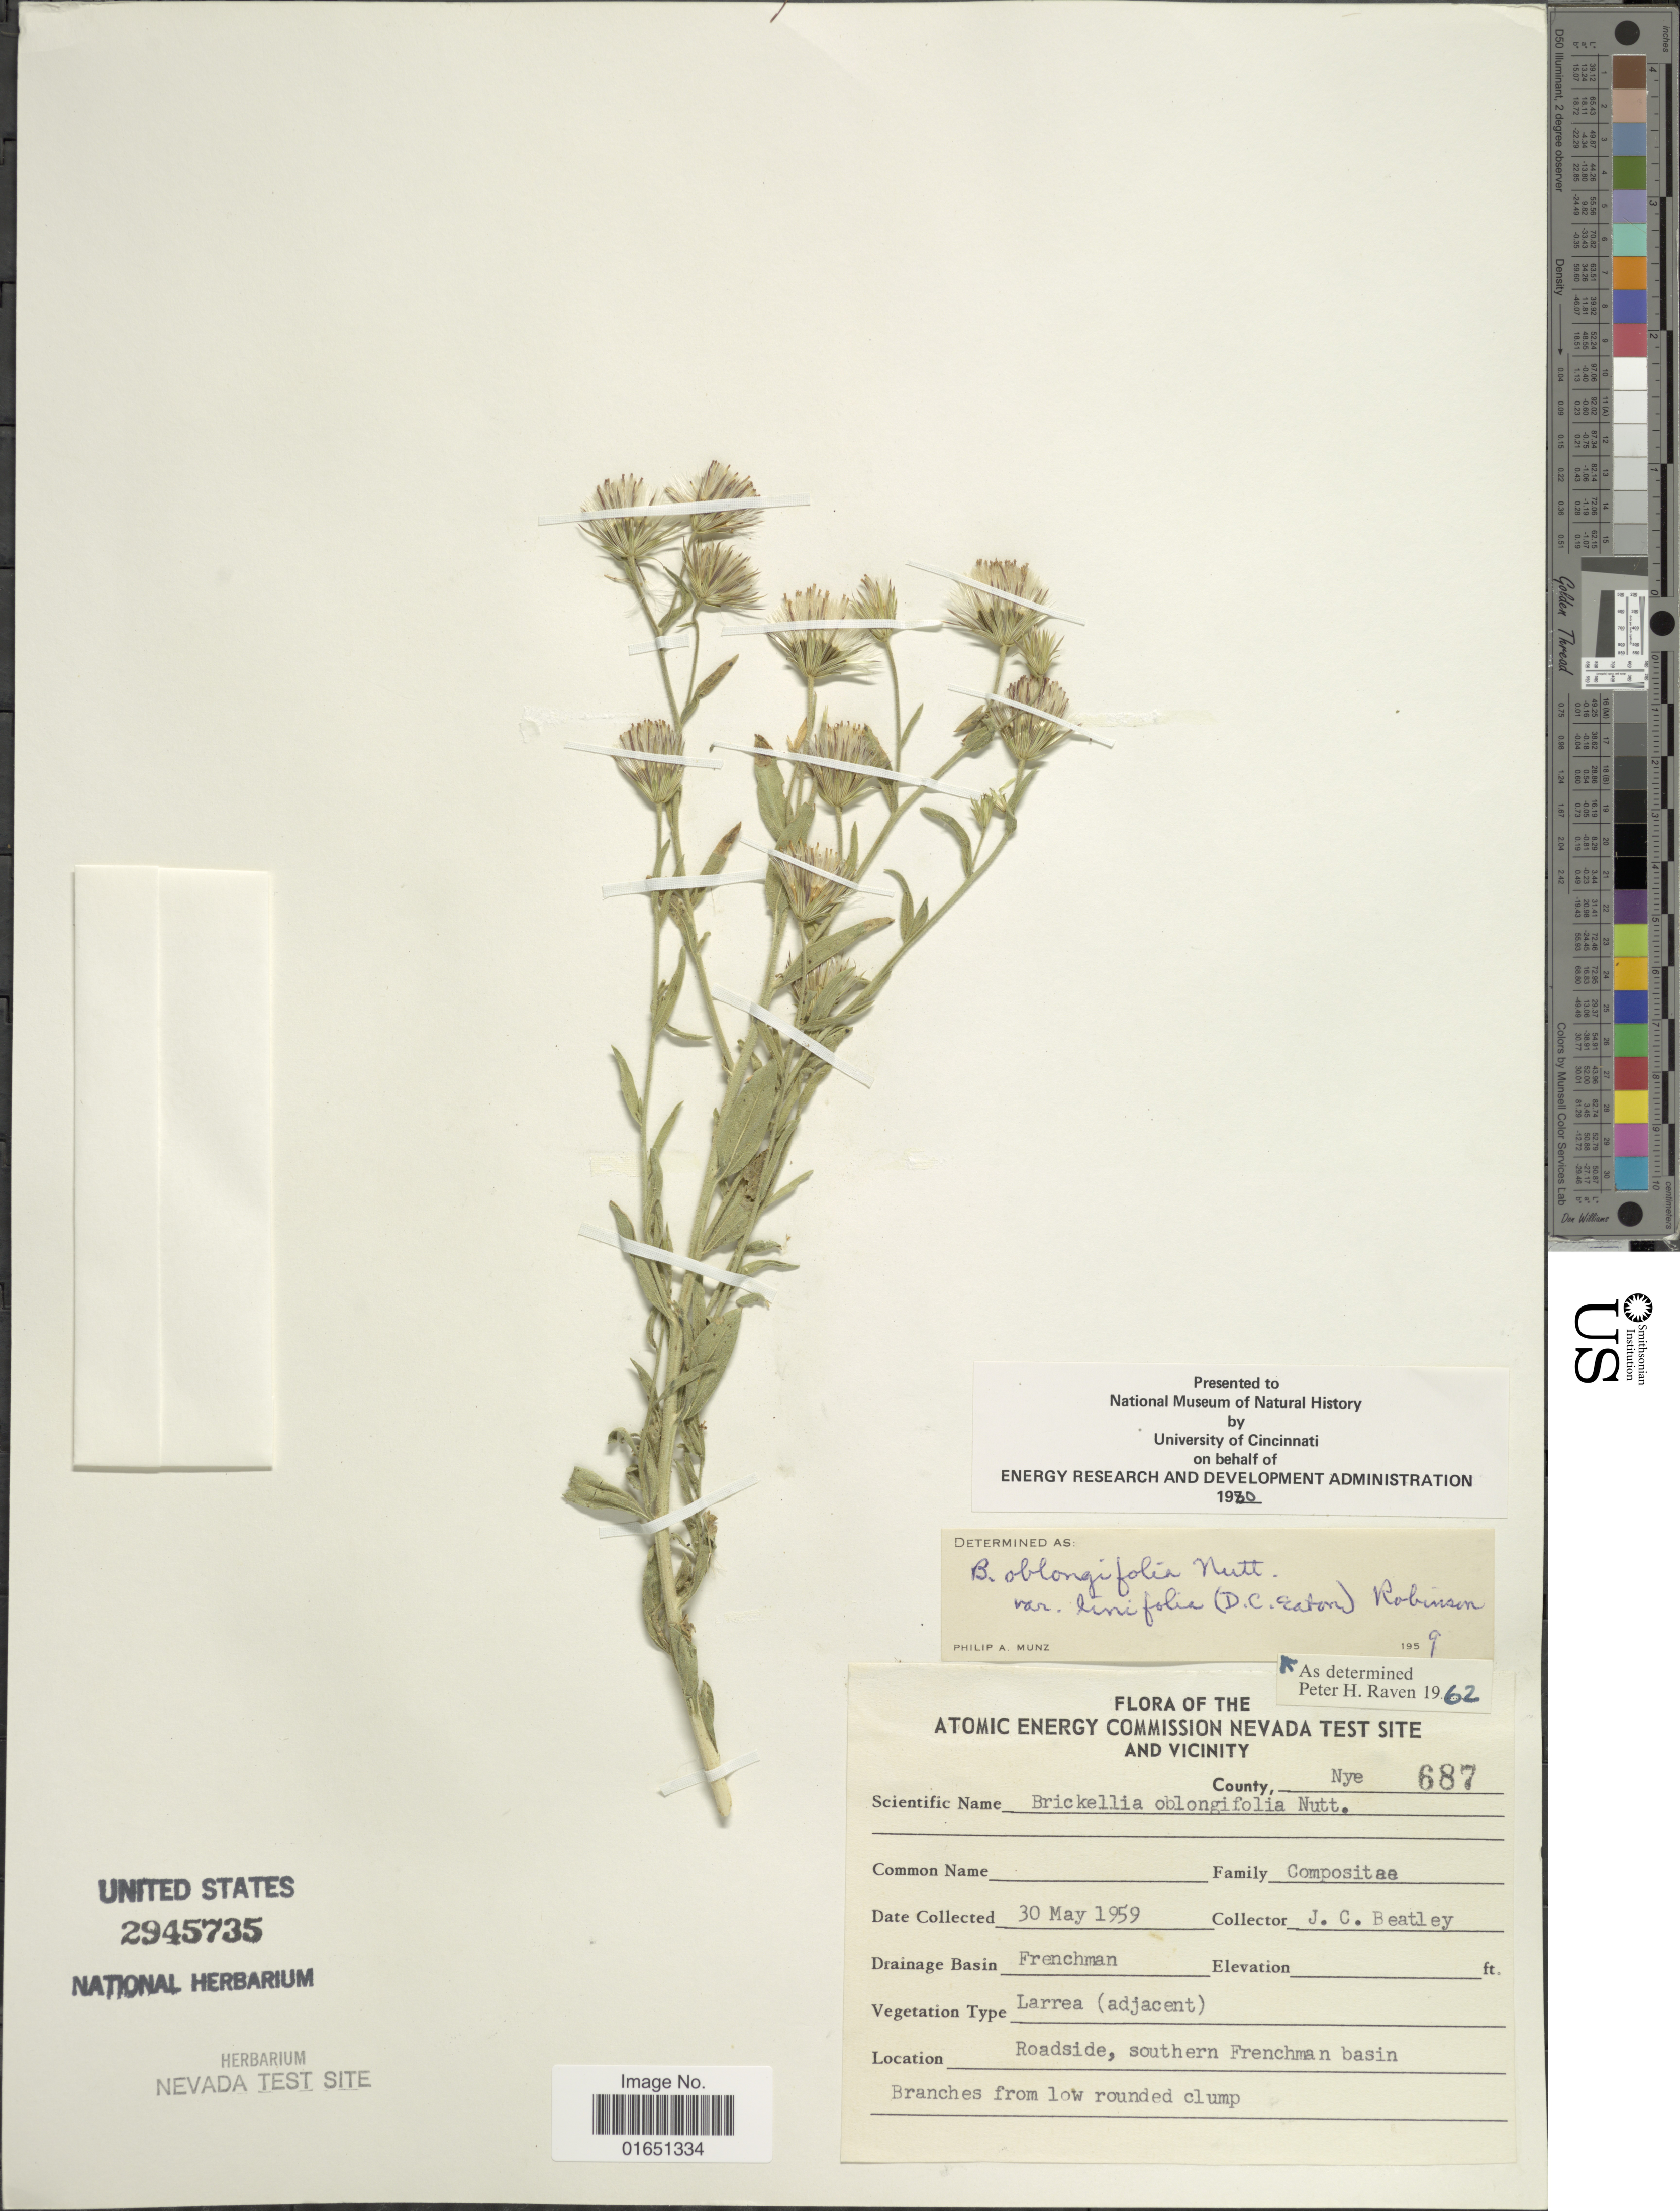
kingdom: Plantae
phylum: Tracheophyta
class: Magnoliopsida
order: Asterales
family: Asteraceae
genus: Brickellia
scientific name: Brickellia oblongifolia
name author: Nutt.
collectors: J. C. Beatley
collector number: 687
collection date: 1959-05-30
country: United States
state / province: Nevada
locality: The U.S. Atomic Energy Commissions Nevada Test Site and vicinity, County Nye, Drainage Basin Frenchman, Roadside, southern Frencheman basin Branches from low rounded clump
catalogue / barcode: US 2945735